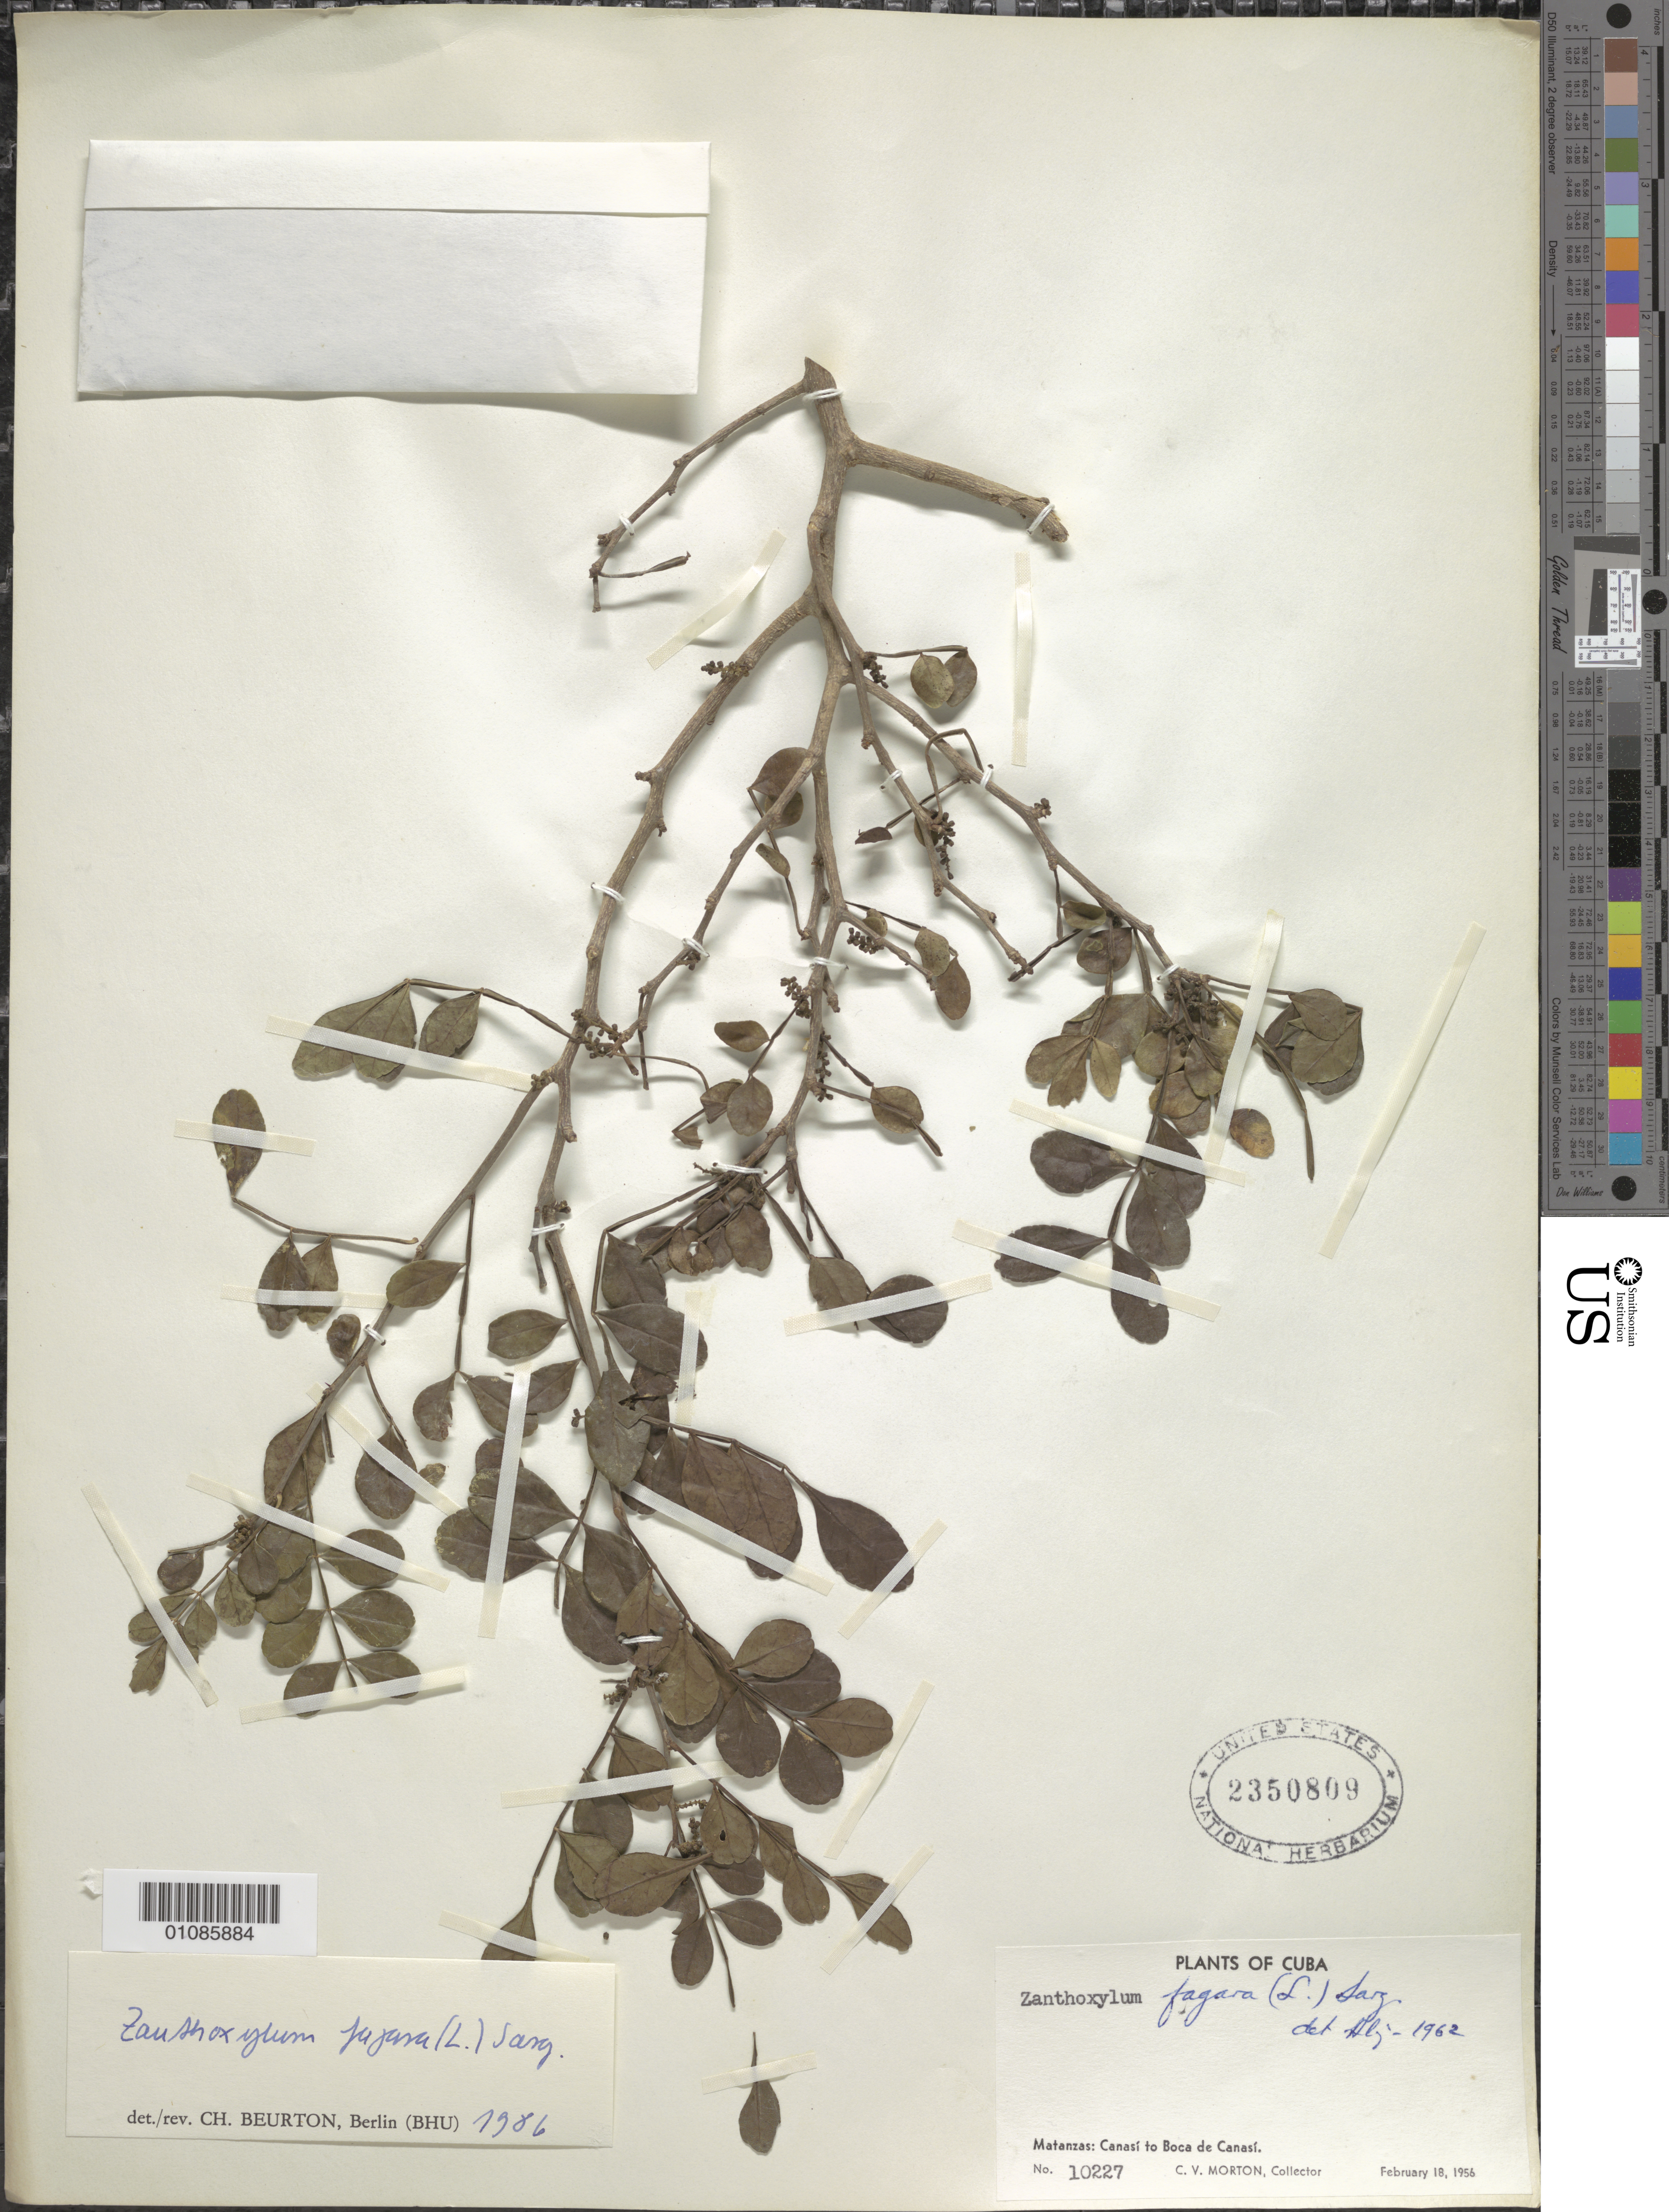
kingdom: Plantae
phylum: Tracheophyta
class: Magnoliopsida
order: Sapindales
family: Rutaceae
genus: Zanthoxylum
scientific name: Zanthoxylum fagara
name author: (L.) Sarg.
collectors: C. V. Morton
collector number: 10227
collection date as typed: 18 Feb 1956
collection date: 1956-02-18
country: Cuba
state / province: Matanzas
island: Cuba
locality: Matanzas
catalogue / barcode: US 2350809